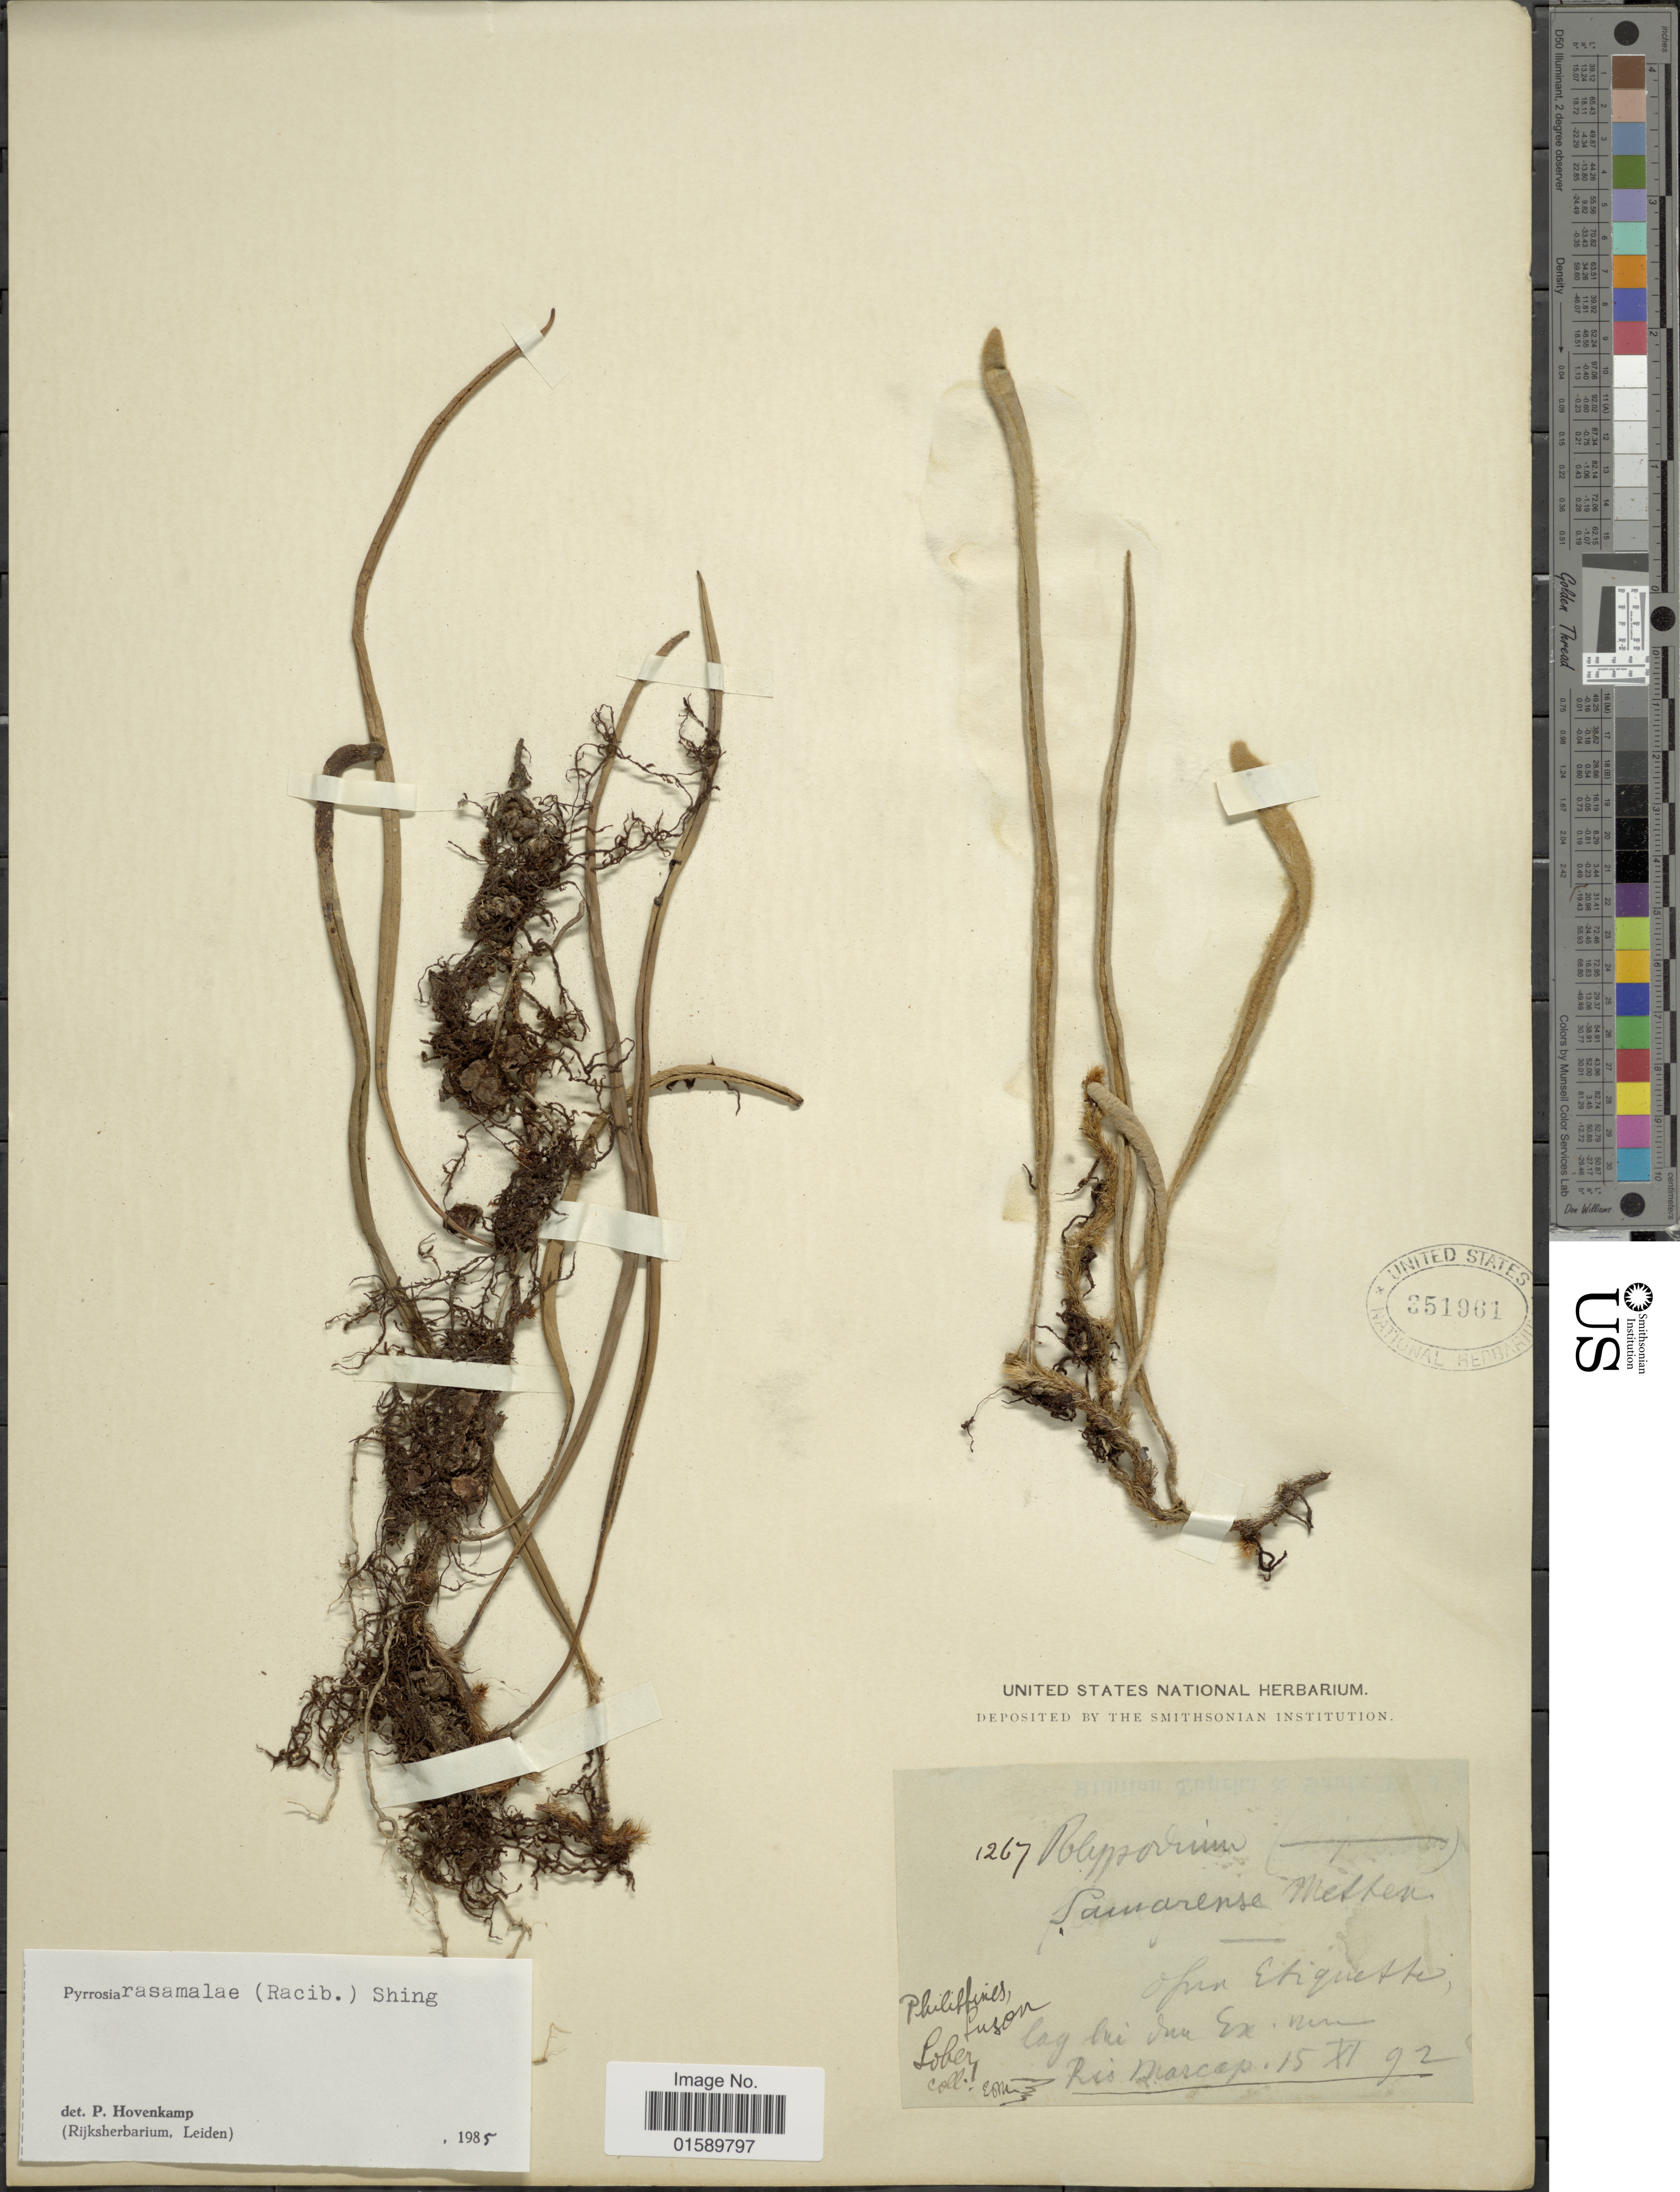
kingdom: Plantae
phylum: Tracheophyta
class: Polypodiopsida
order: Polypodiales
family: Polypodiaceae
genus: Pyrrosia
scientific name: Pyrrosia rasamalae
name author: (Racib.) K.H. Shing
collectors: Lober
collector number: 1267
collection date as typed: Transcribed d/m/y: 15/11/92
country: Philippines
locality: Luzon.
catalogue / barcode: US 351961